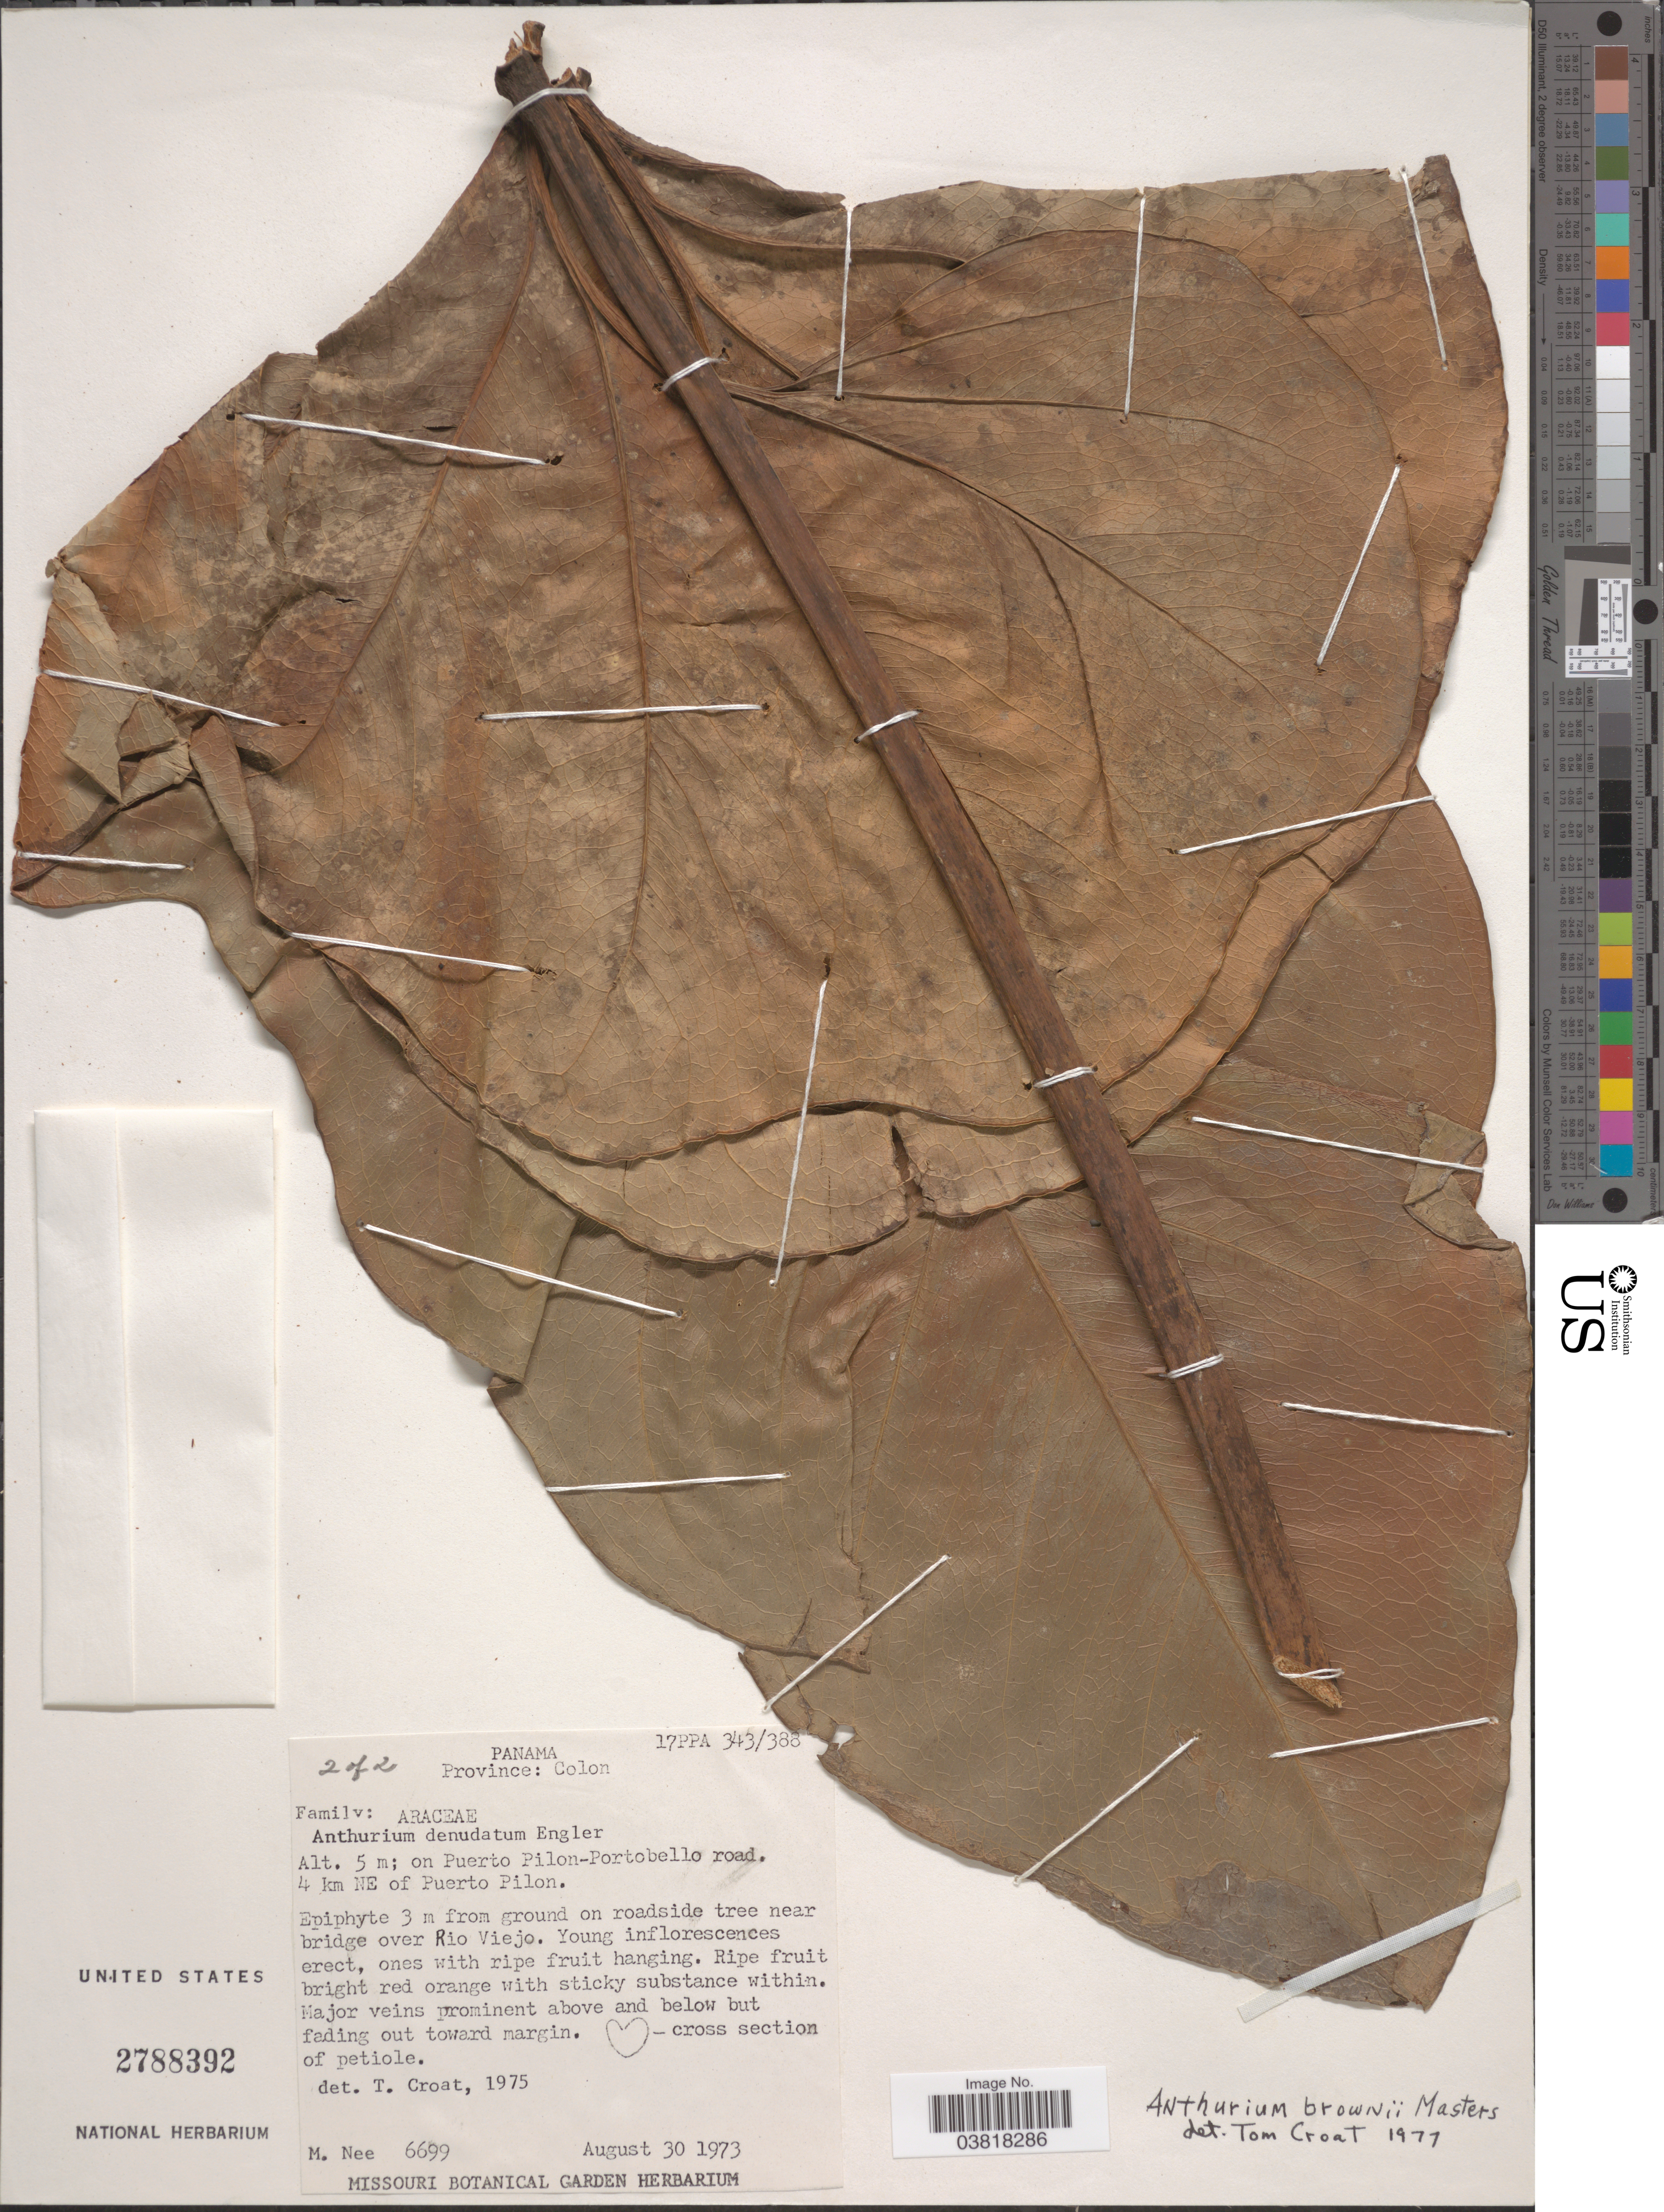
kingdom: Plantae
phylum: Tracheophyta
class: Liliopsida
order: Alismatales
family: Araceae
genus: Anthurium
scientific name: Anthurium brownii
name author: Mast.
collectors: M. Nee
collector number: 6699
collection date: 1973-08-30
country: Panama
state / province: Colón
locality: On Puerto Pilon-Portobello road. 4 km NE of Puerto Pilon. On roadside tree near bridge over Rio Viejo.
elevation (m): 5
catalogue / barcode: US 2788392